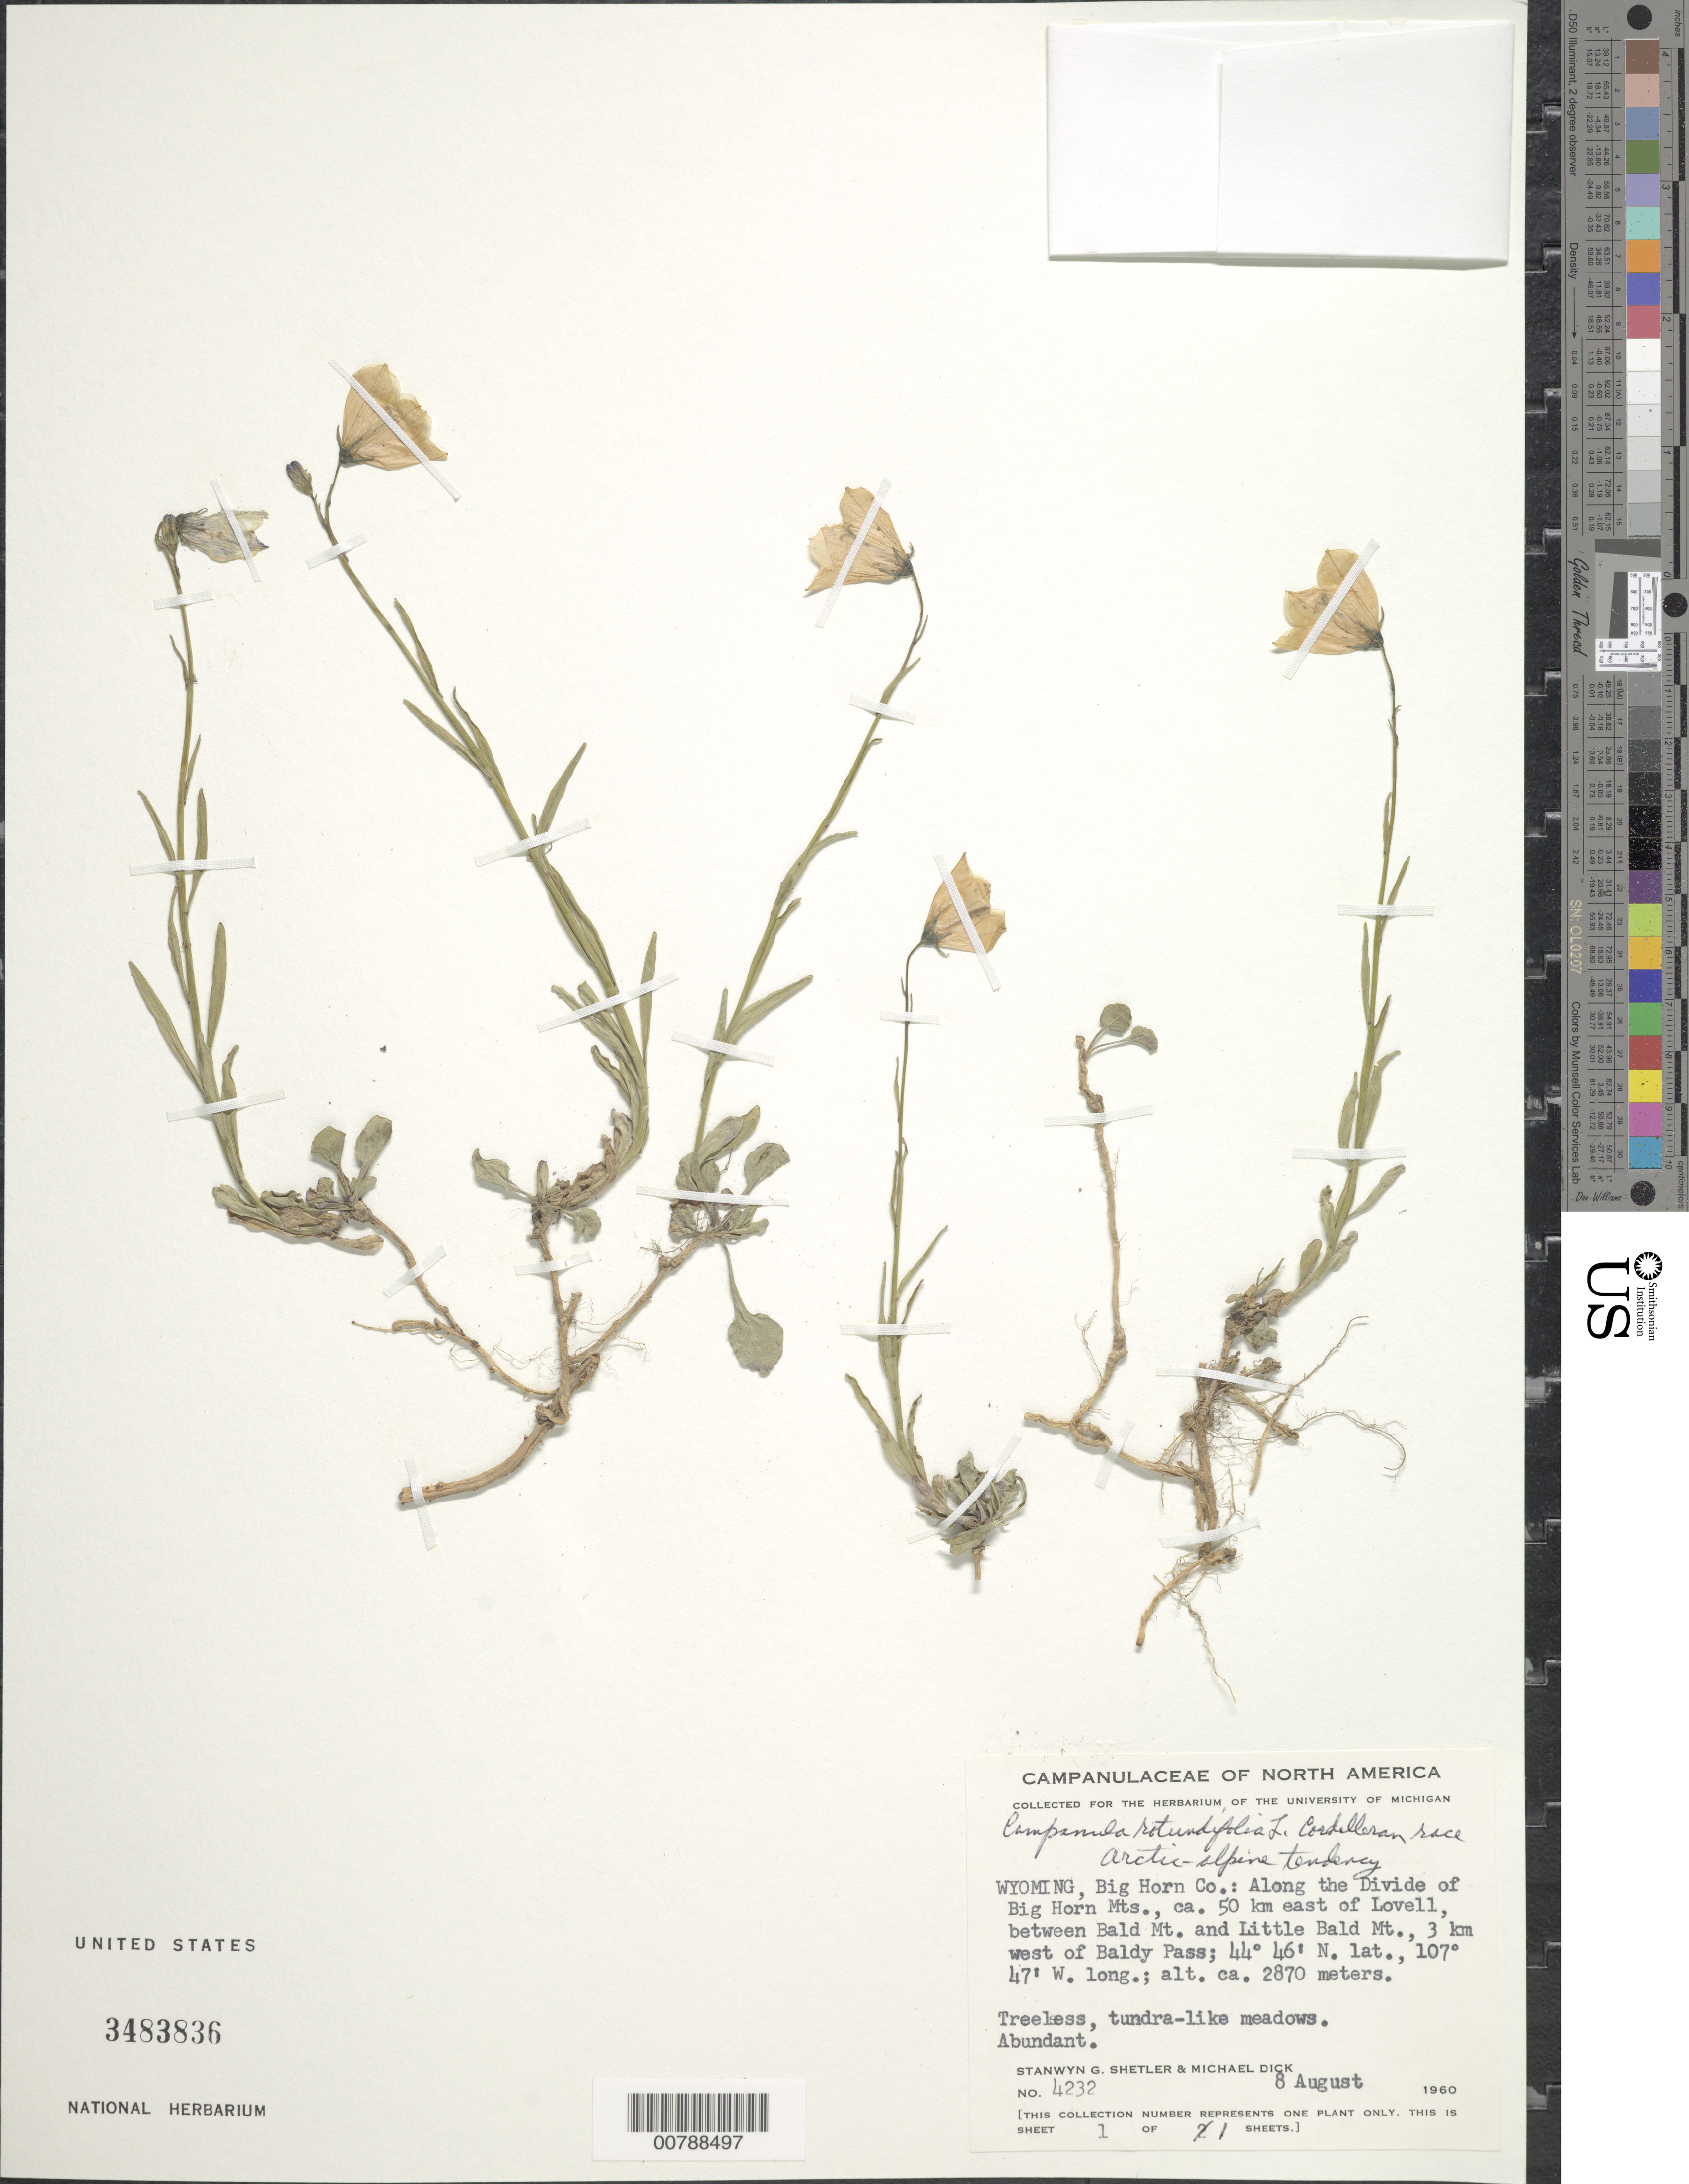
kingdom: Plantae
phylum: Tracheophyta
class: Magnoliopsida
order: Asterales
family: Campanulaceae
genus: Campanula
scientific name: Campanula rotundifolia L. Cordilleran race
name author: L.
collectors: S. Shetler & M. Dick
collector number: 4232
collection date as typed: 8 August 1960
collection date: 1960-08-08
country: United States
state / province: Wyoming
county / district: Big Horn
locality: Along the Divide of Big Horn Mts., ca. 50 km east of Lovell between Bald Mt. and Little Bald Mt., 3 km west of Baldy Pass.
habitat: Treeless, tundra-like meadows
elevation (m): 2870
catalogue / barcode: US 3483836